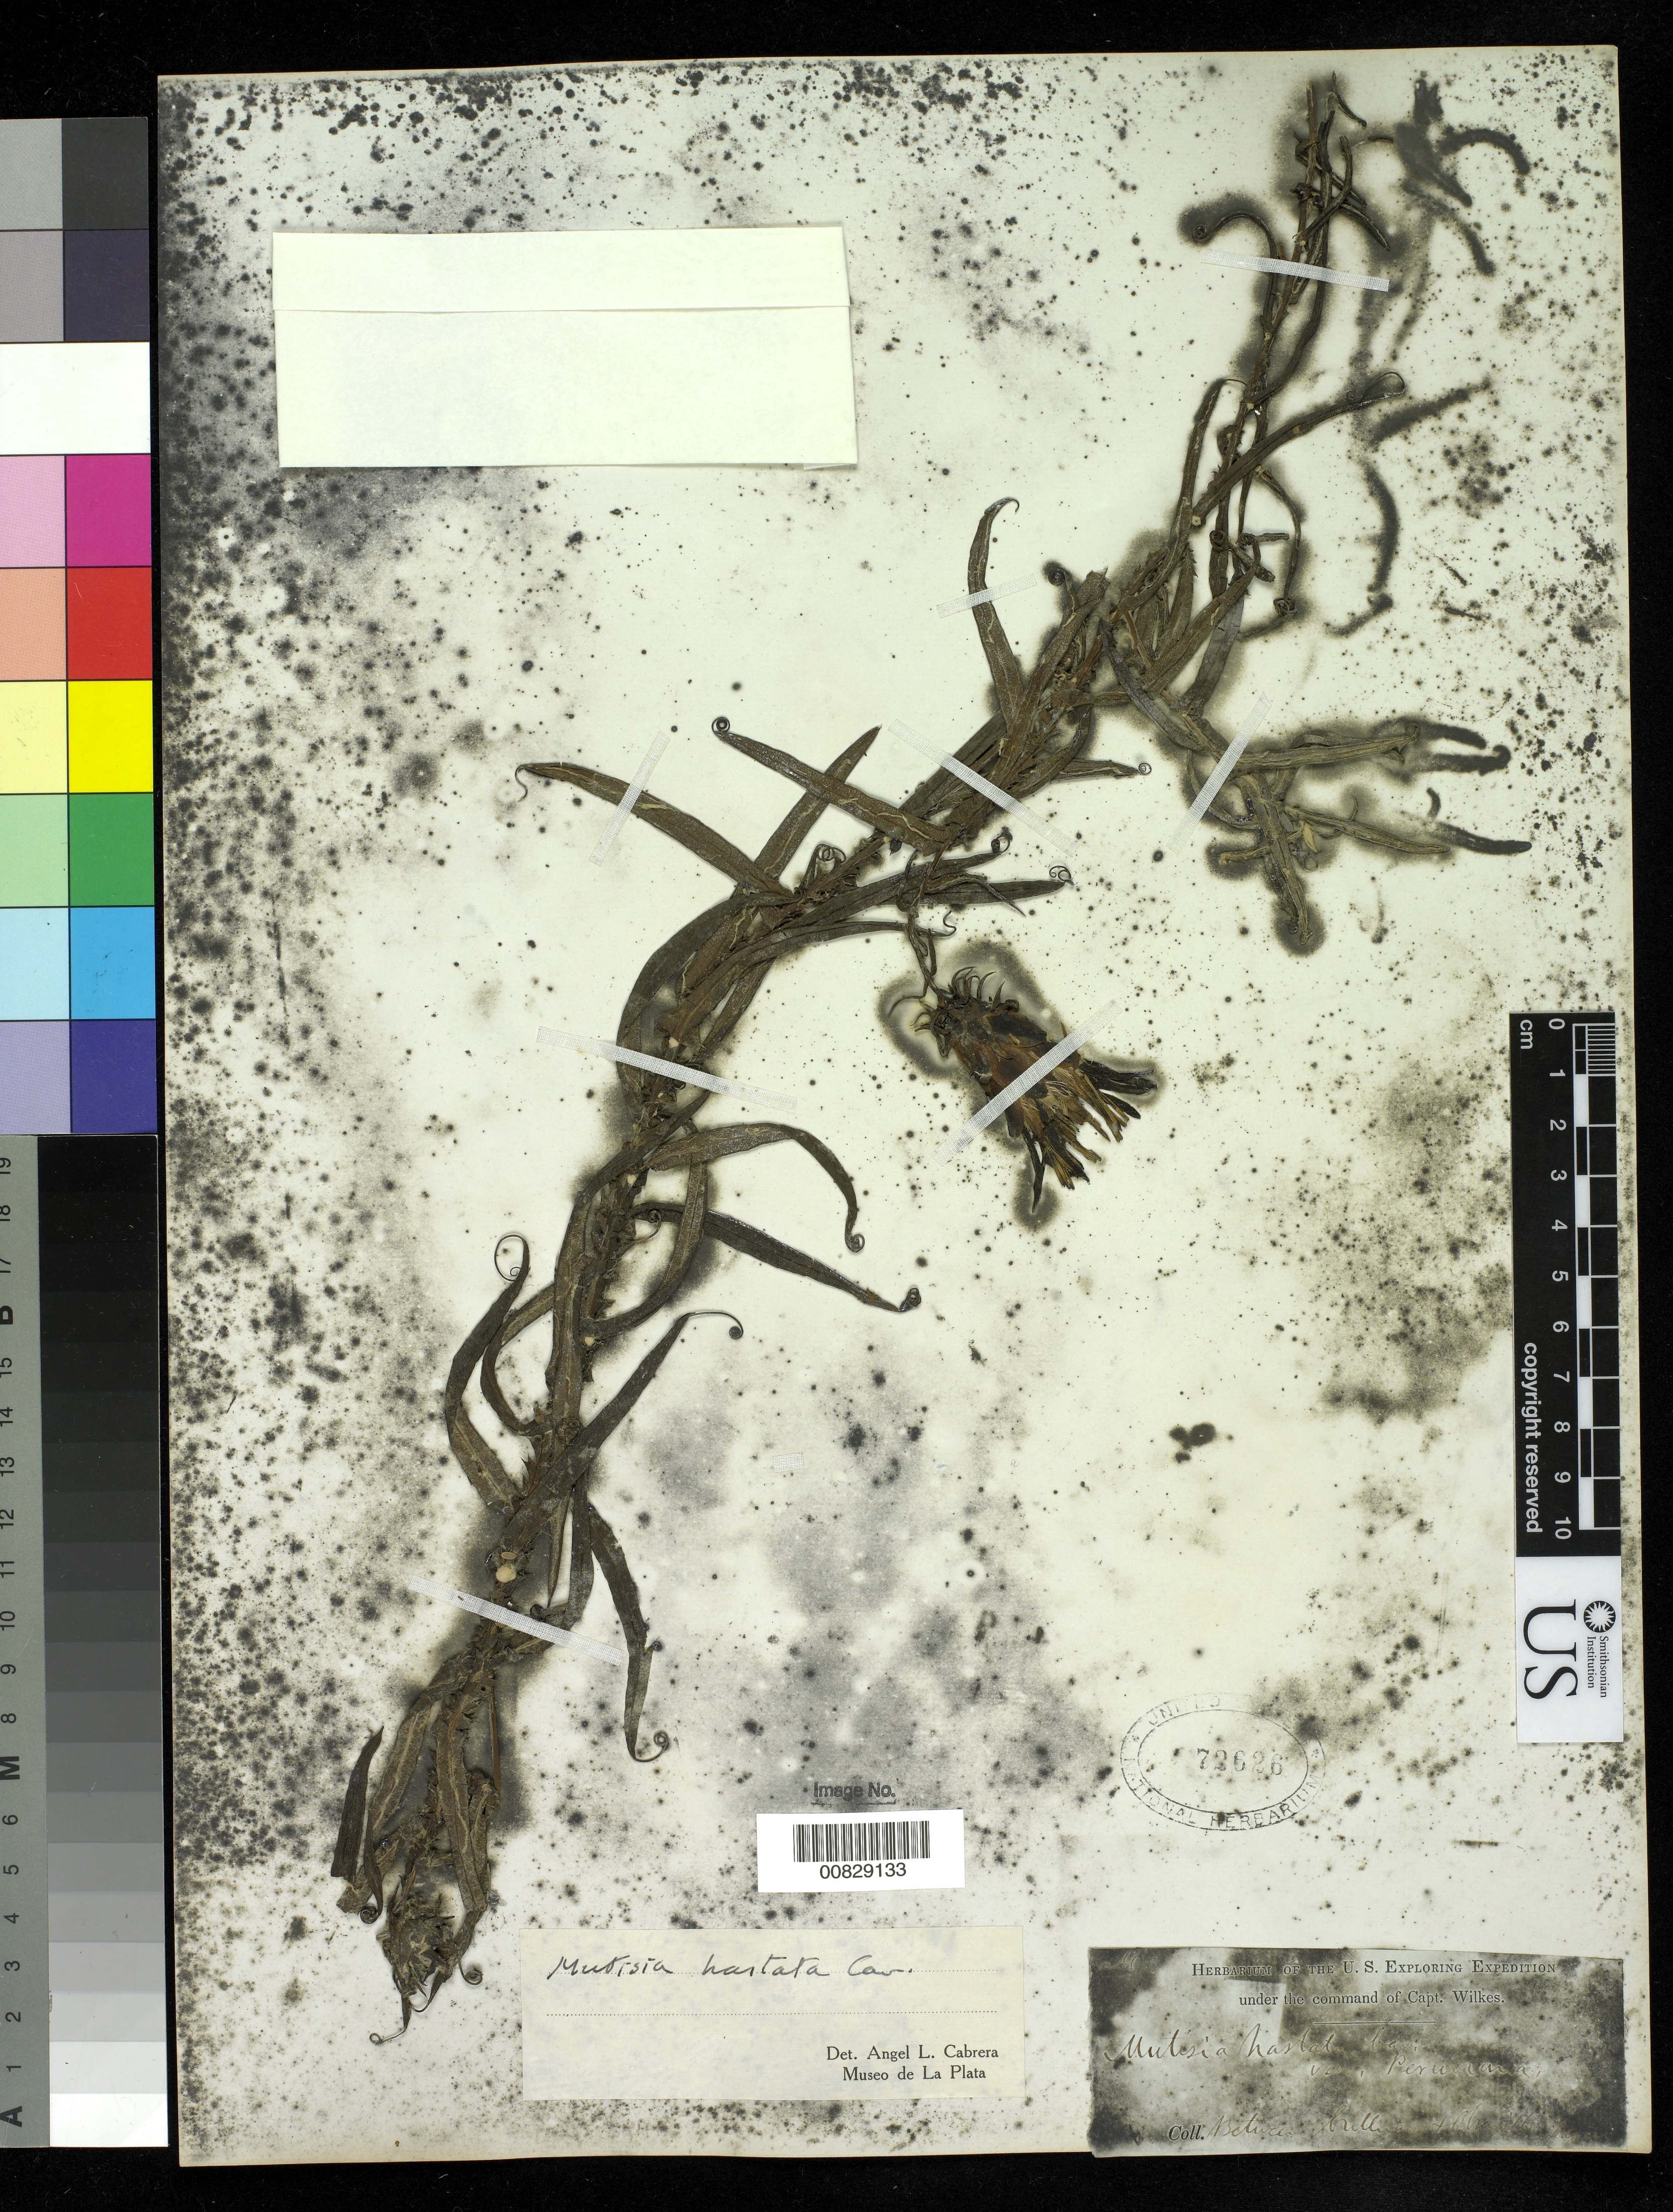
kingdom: Plantae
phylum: Tracheophyta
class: Magnoliopsida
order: Asterales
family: Asteraceae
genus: Mutisia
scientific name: Mutisia cochabambensis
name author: Hieron.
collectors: Wilkes Explor. Exped.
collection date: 1838/1842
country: Peru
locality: Between Culluay and Obrajillo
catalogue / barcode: US 72626